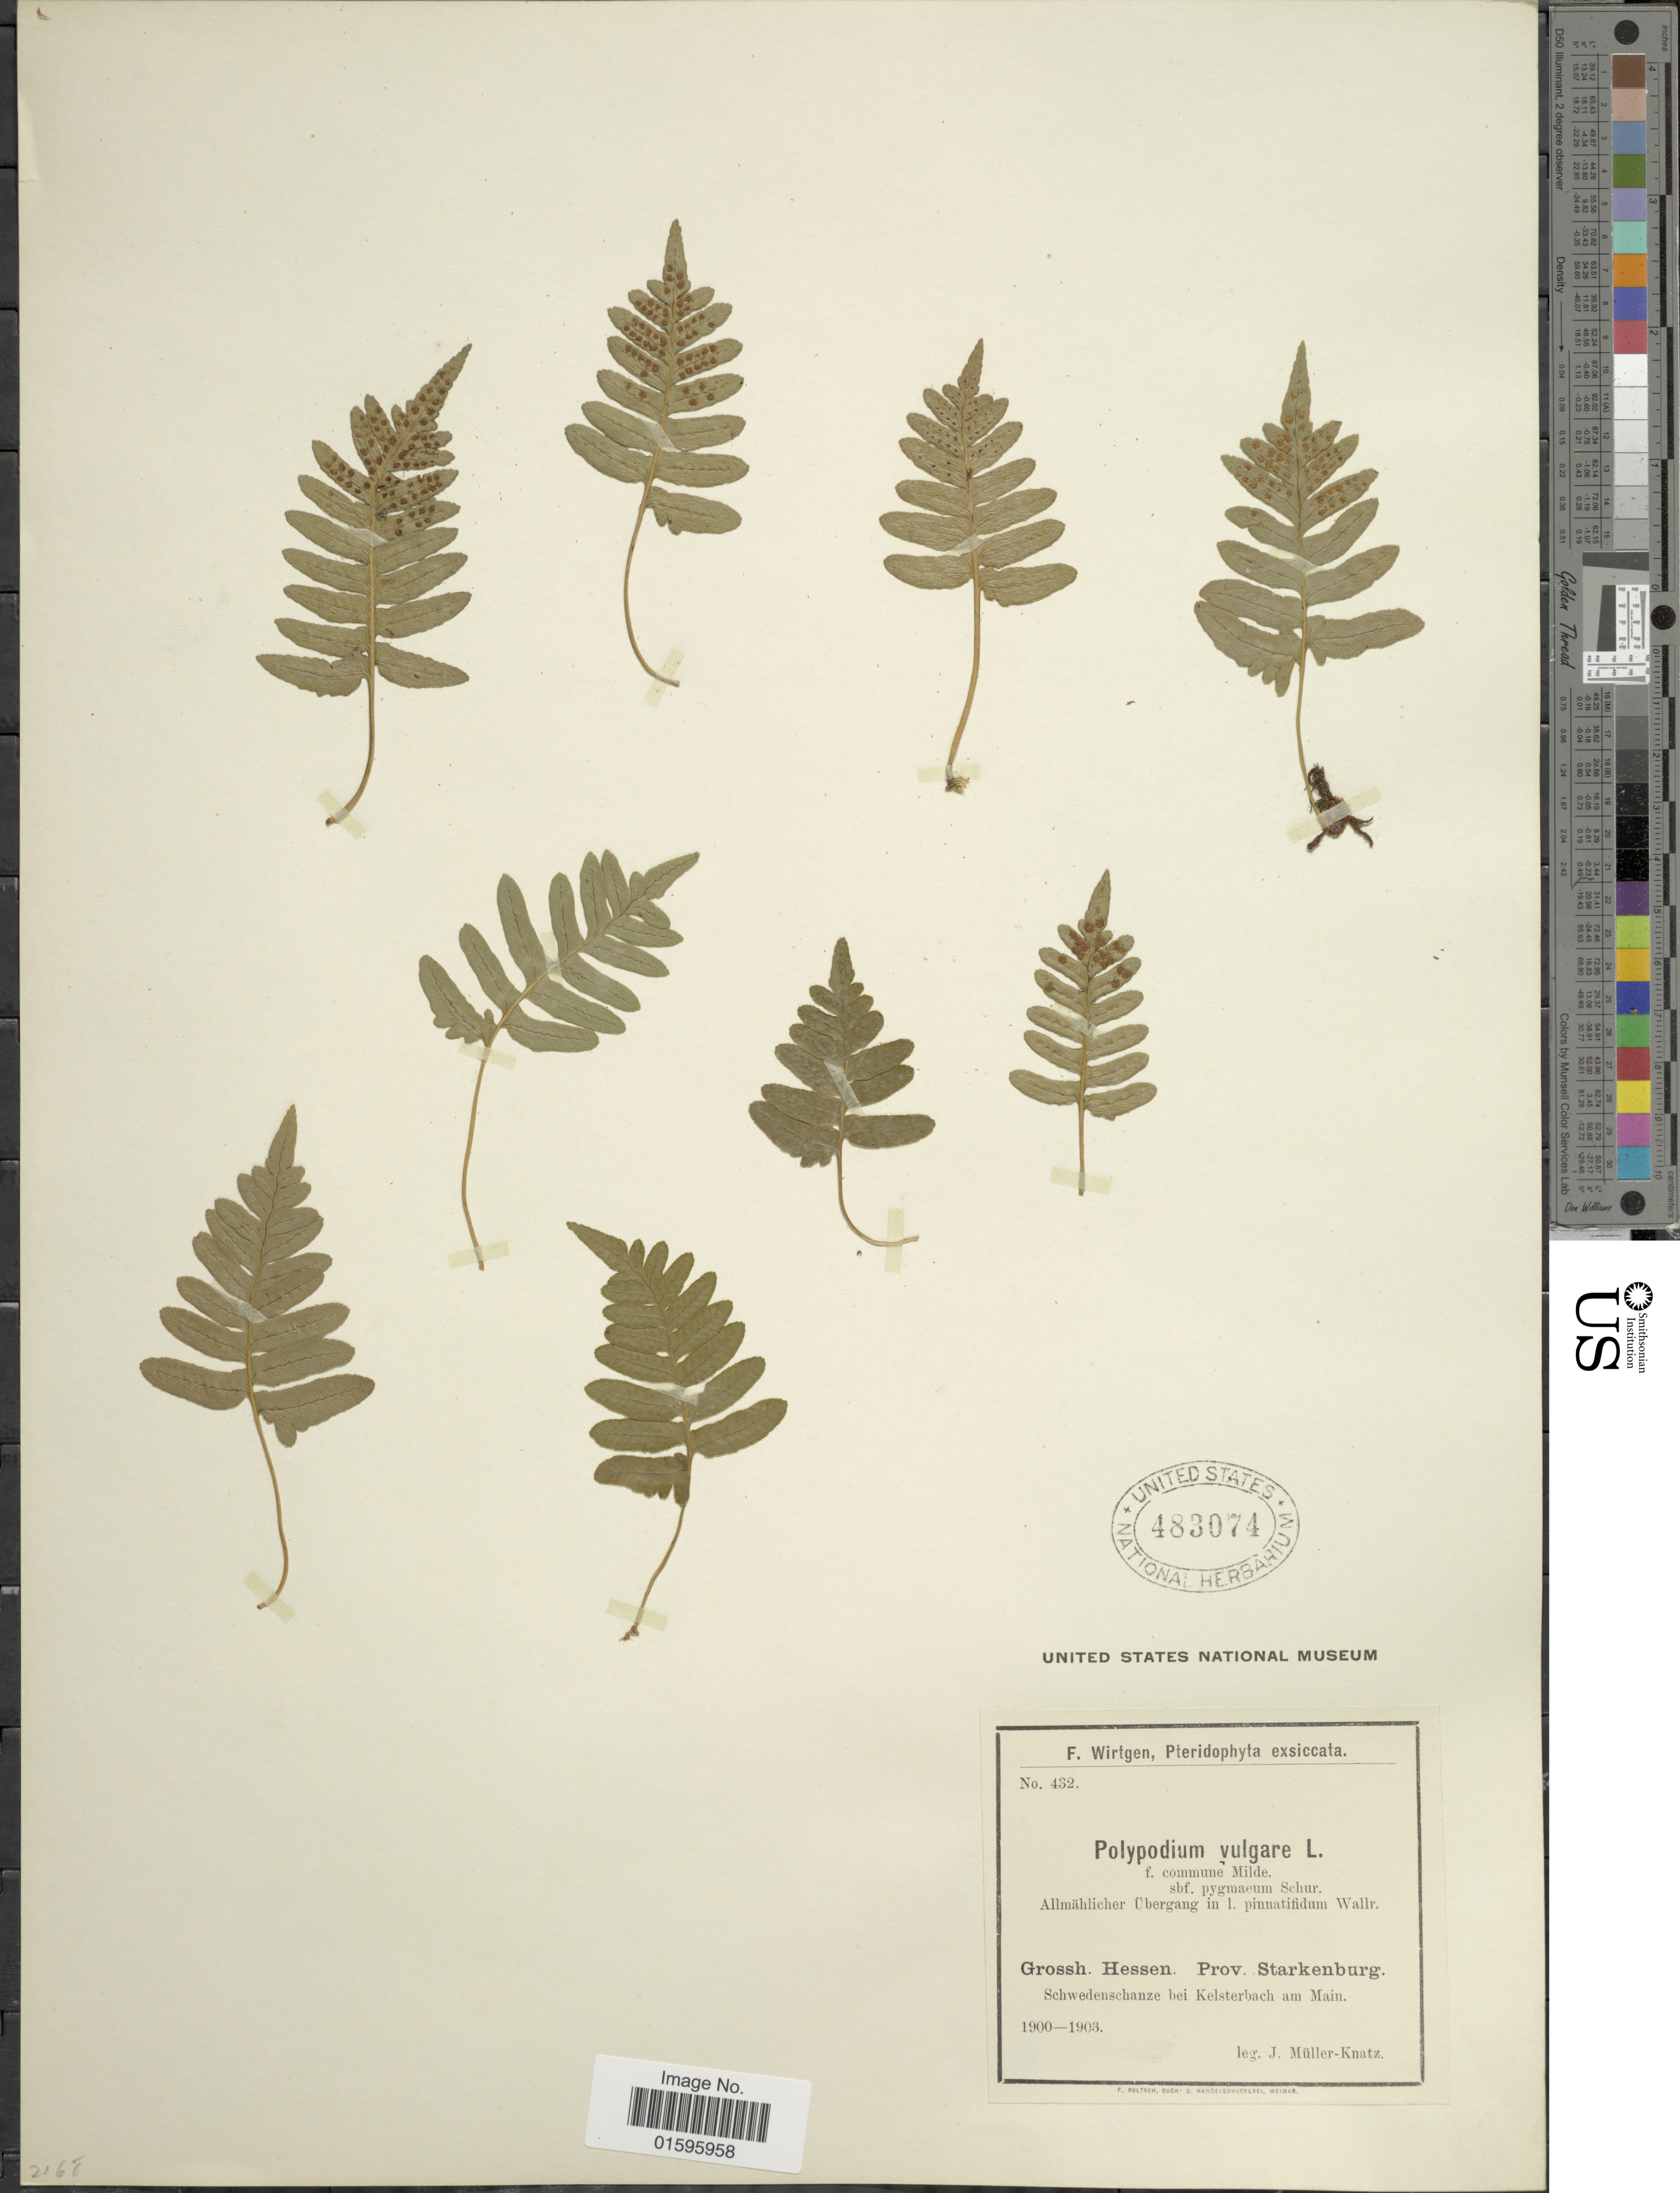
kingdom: Plantae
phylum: Tracheophyta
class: Polypodiopsida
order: Polypodiales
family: Polypodiaceae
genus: Polypodium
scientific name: Polypodium vulgare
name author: L.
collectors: J. Müller-Knatz & S. Wirtgen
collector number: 432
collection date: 1900/1903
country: Germany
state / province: Hesse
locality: Grossh. Hessen, prov. Starkenburg, Schwedenschanze bei Kelsterbach am Main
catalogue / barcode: US 483074